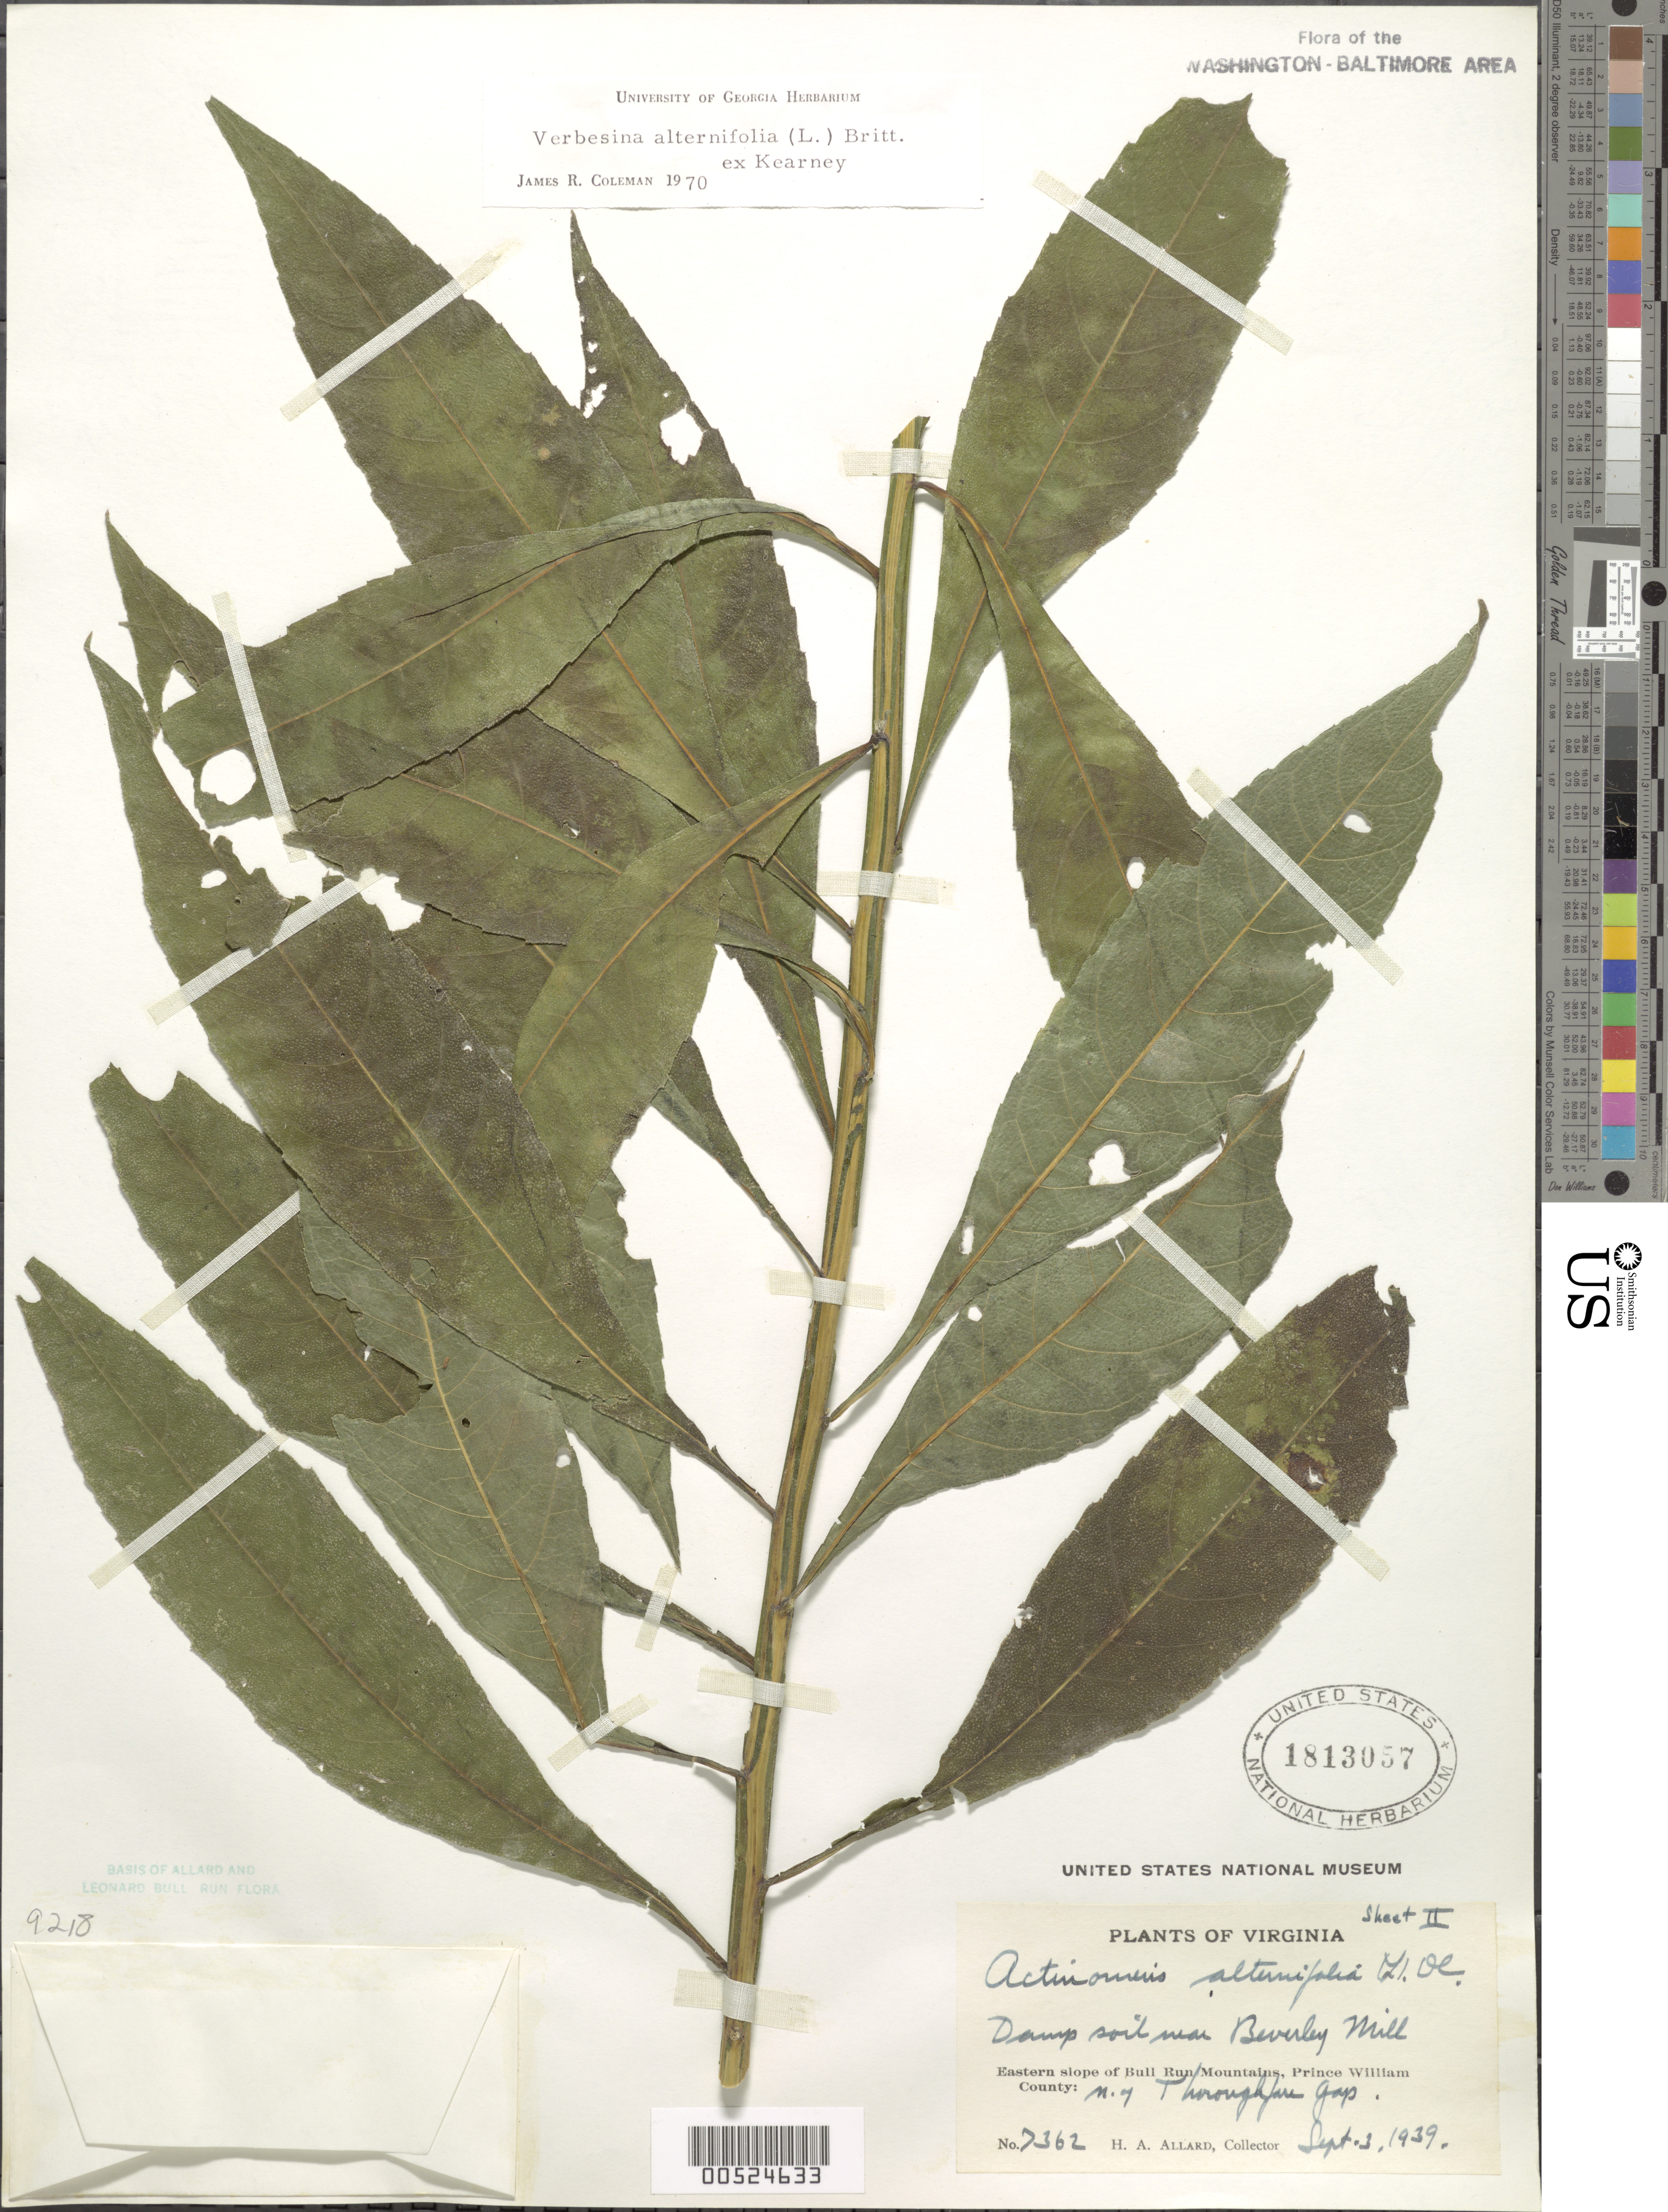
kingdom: Plantae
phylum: Tracheophyta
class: Magnoliopsida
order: Asterales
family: Asteraceae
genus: Verbesina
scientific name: Verbesina alternifolia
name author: (L.) Britton ex Kearney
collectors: H. A. Allard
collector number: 7362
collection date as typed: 03 Sep 1939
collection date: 1939-09-03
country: United States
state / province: Virginia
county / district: Prince William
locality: Bull Run Mountains, E slope, N of Thoroughfare Gap Bull Run Mts.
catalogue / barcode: US 1813057